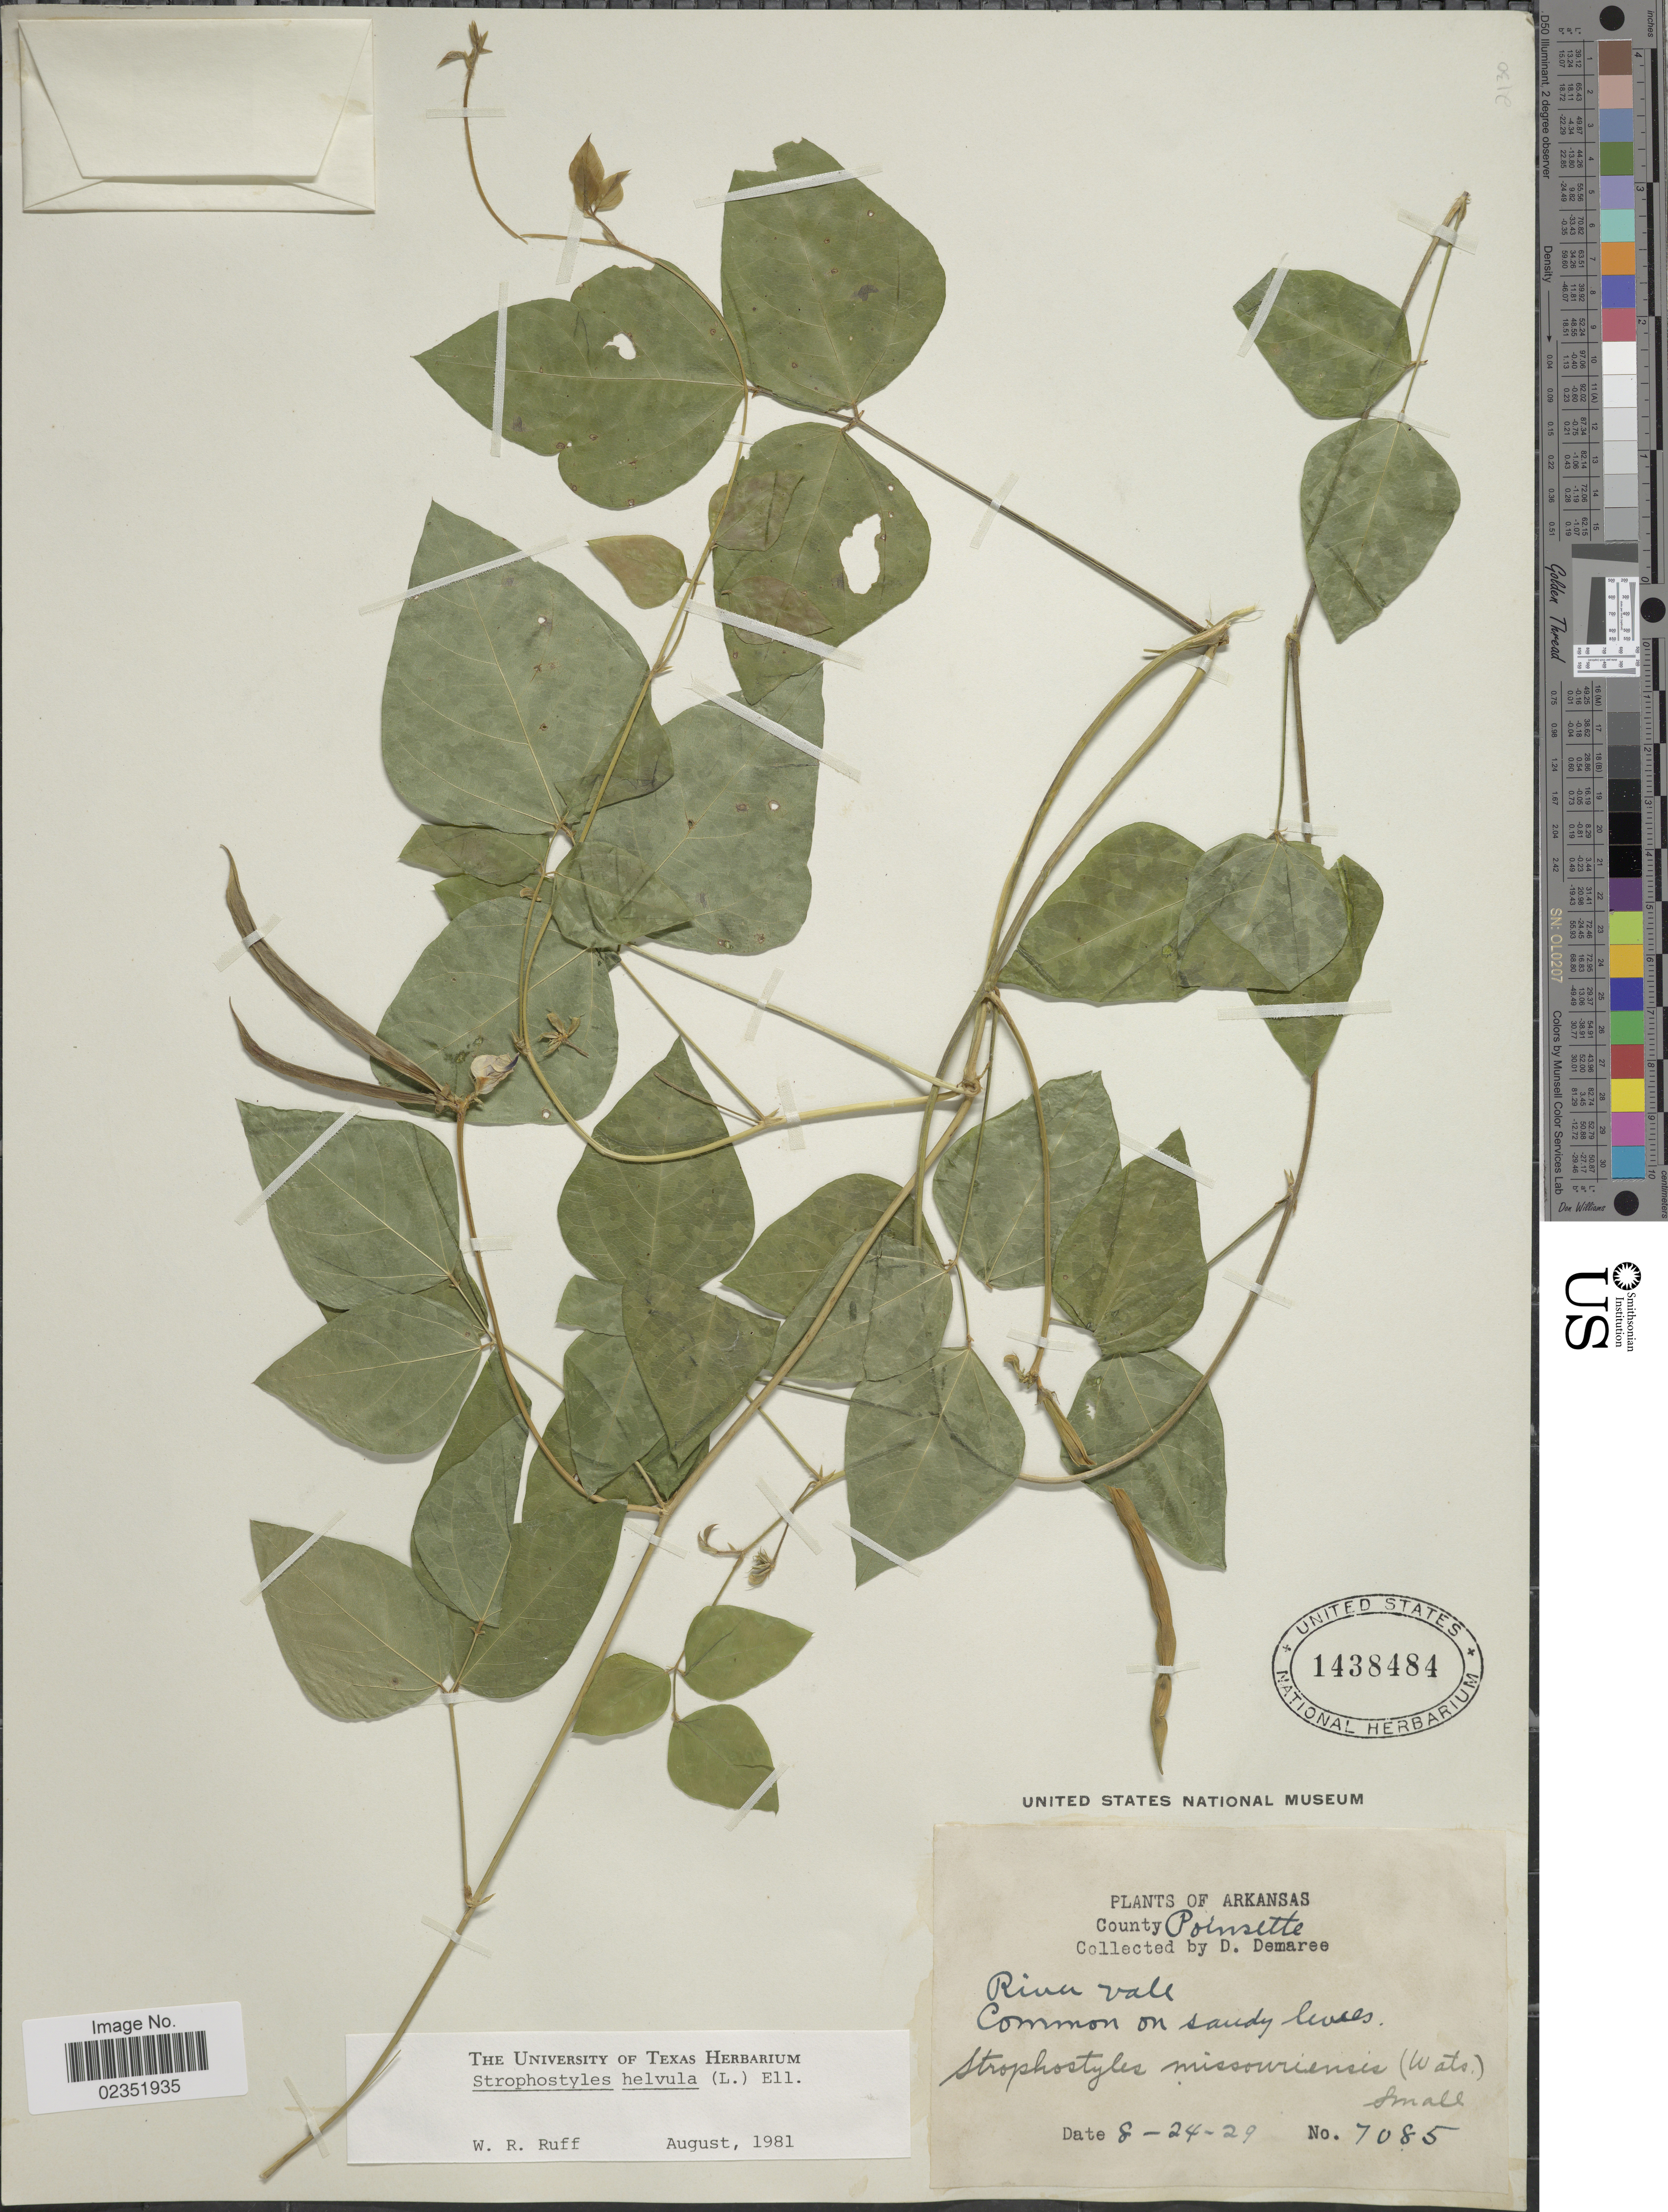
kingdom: Plantae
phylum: Tracheophyta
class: Magnoliopsida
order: Fabales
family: Fabaceae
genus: Strophostyles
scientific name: Strophostyles helvola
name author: (L.) Elliott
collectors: D. Demaree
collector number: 7085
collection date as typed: Transcribed d/m/y: 24/8/29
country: United States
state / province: Arkansas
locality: County Poinsette, common on sandy levels.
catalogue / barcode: US 1438484